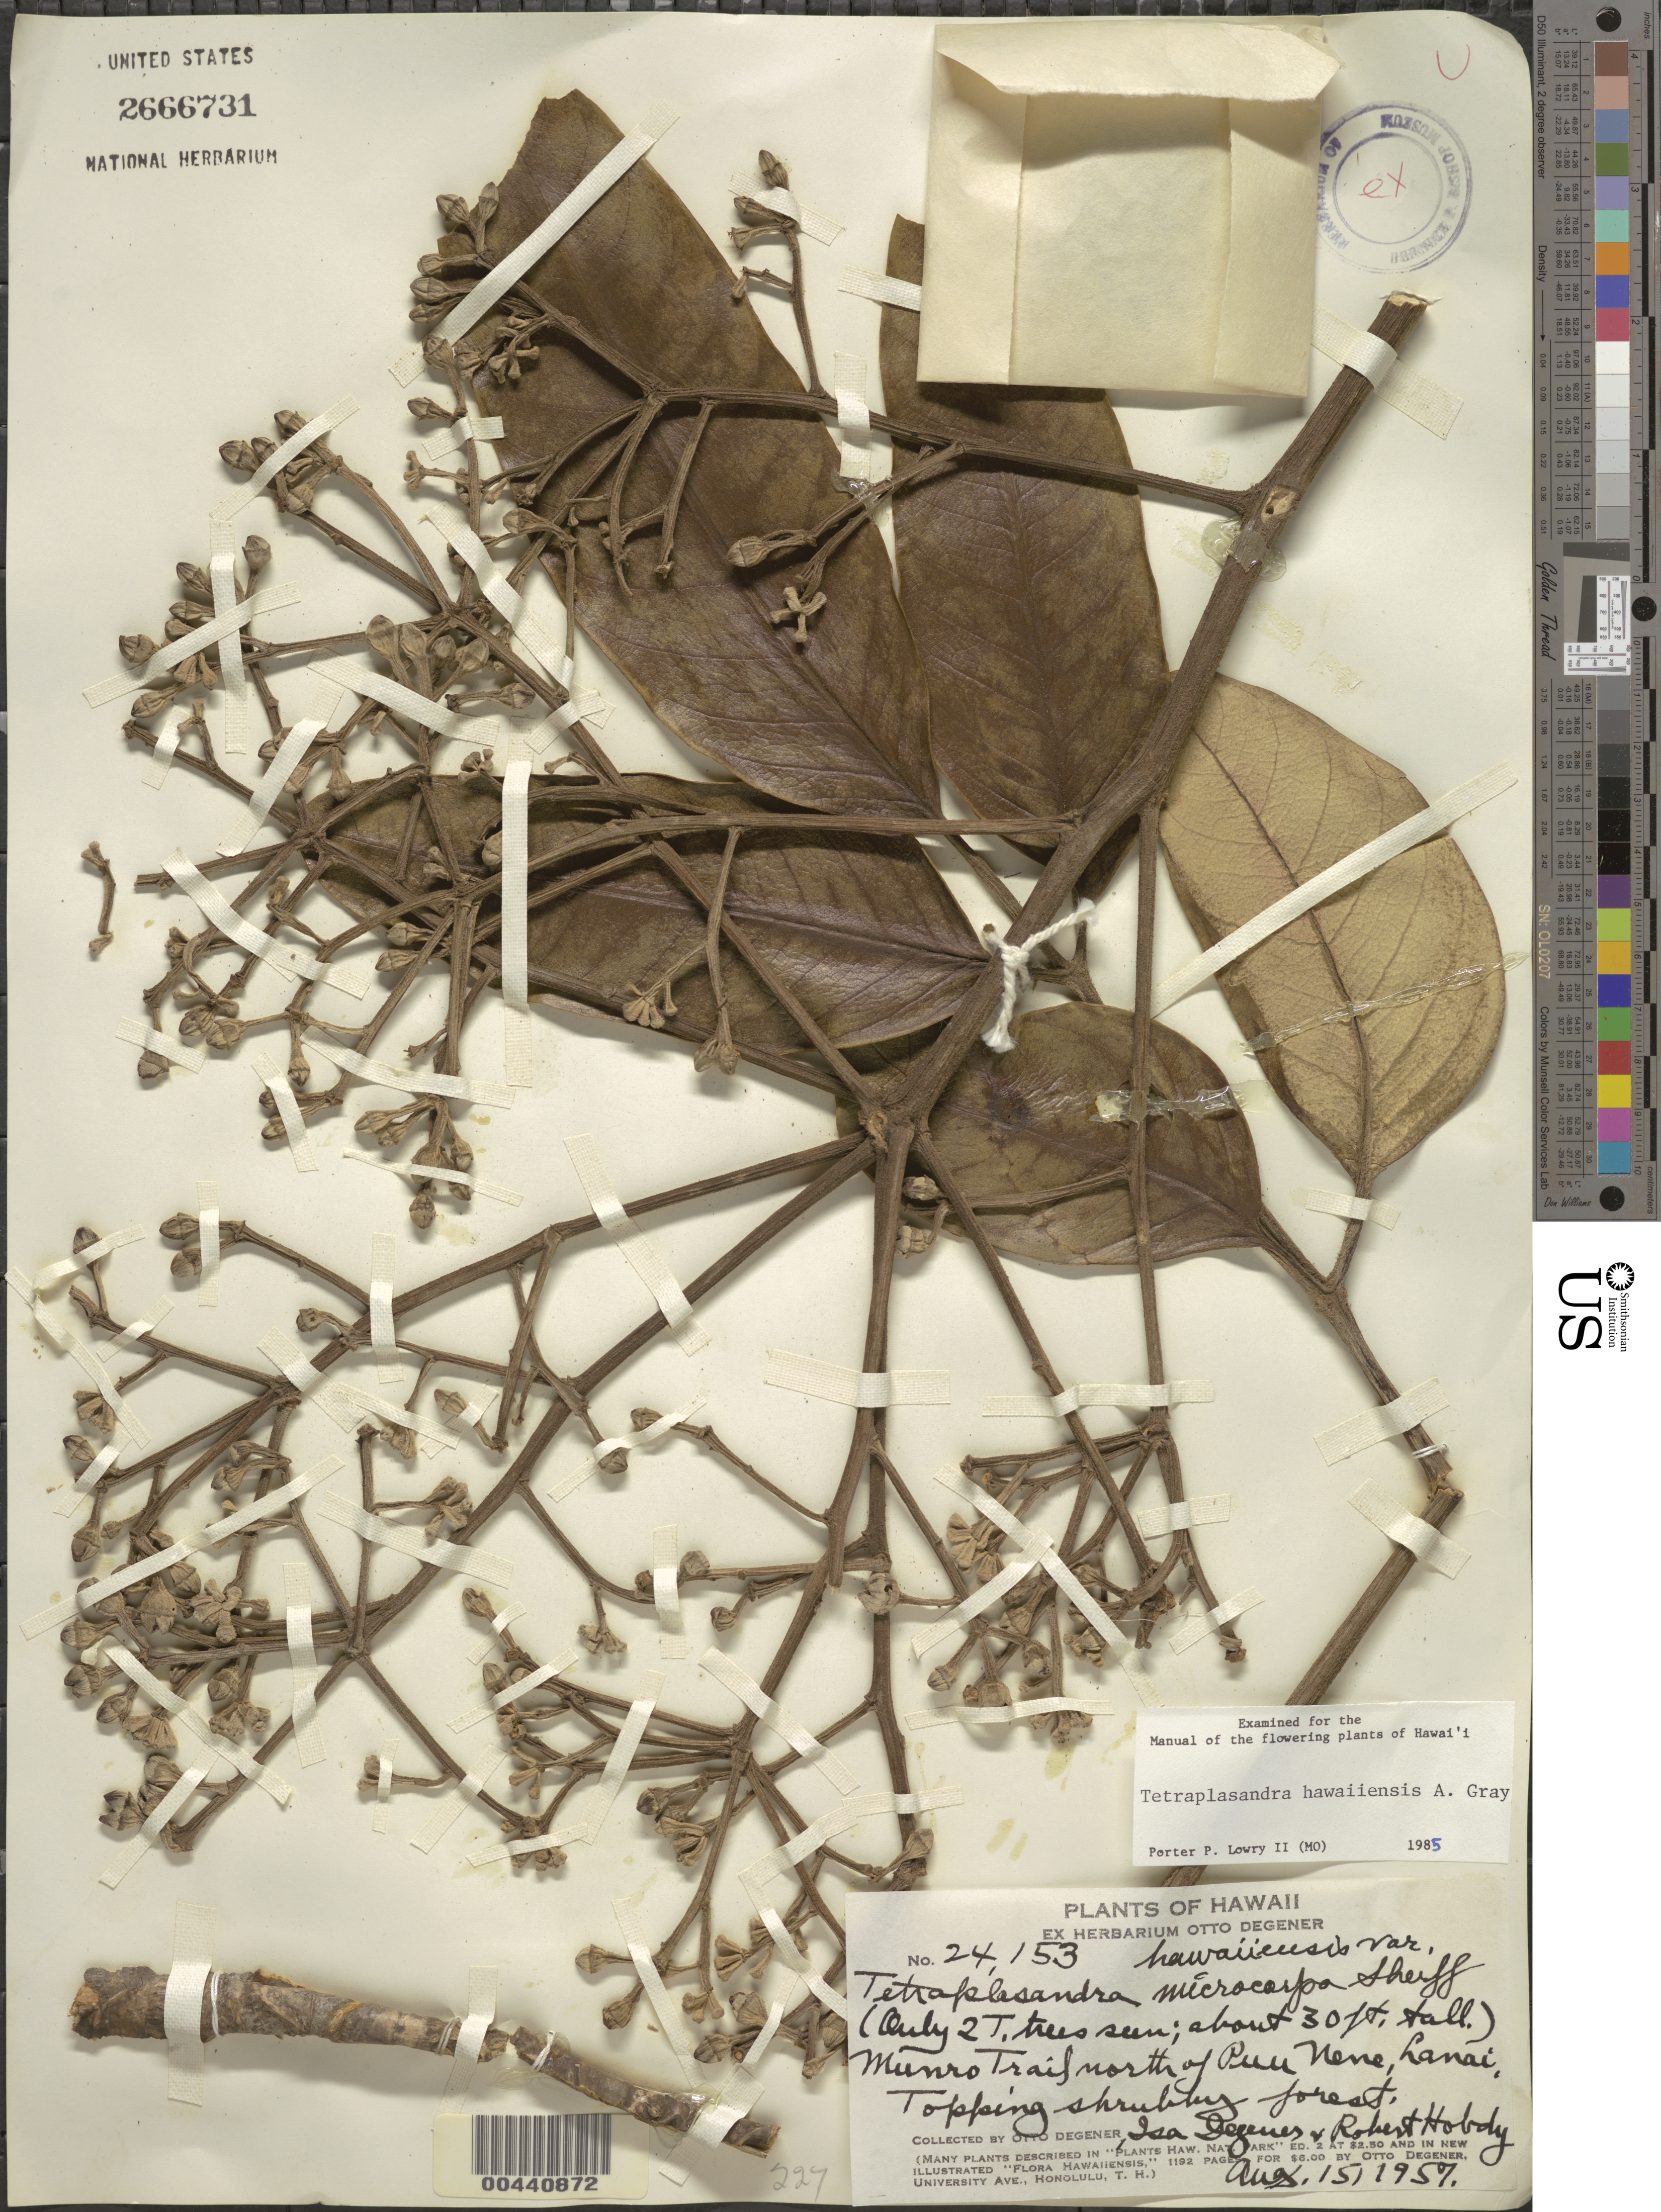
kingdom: Plantae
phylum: Tracheophyta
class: Magnoliopsida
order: Apiales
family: Araliaceae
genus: Polyscias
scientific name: Polyscias hawaiensis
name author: (A. Gray) Lowry & G. M. Plunkett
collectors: O. Degener, I. Degener & R. Hobdy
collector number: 24153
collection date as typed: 15 Aug 1957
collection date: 1957-08-15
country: United States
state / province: Hawaii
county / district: Maui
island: Lana'i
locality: Munro Trail north of Puu Nene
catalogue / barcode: US 2666731